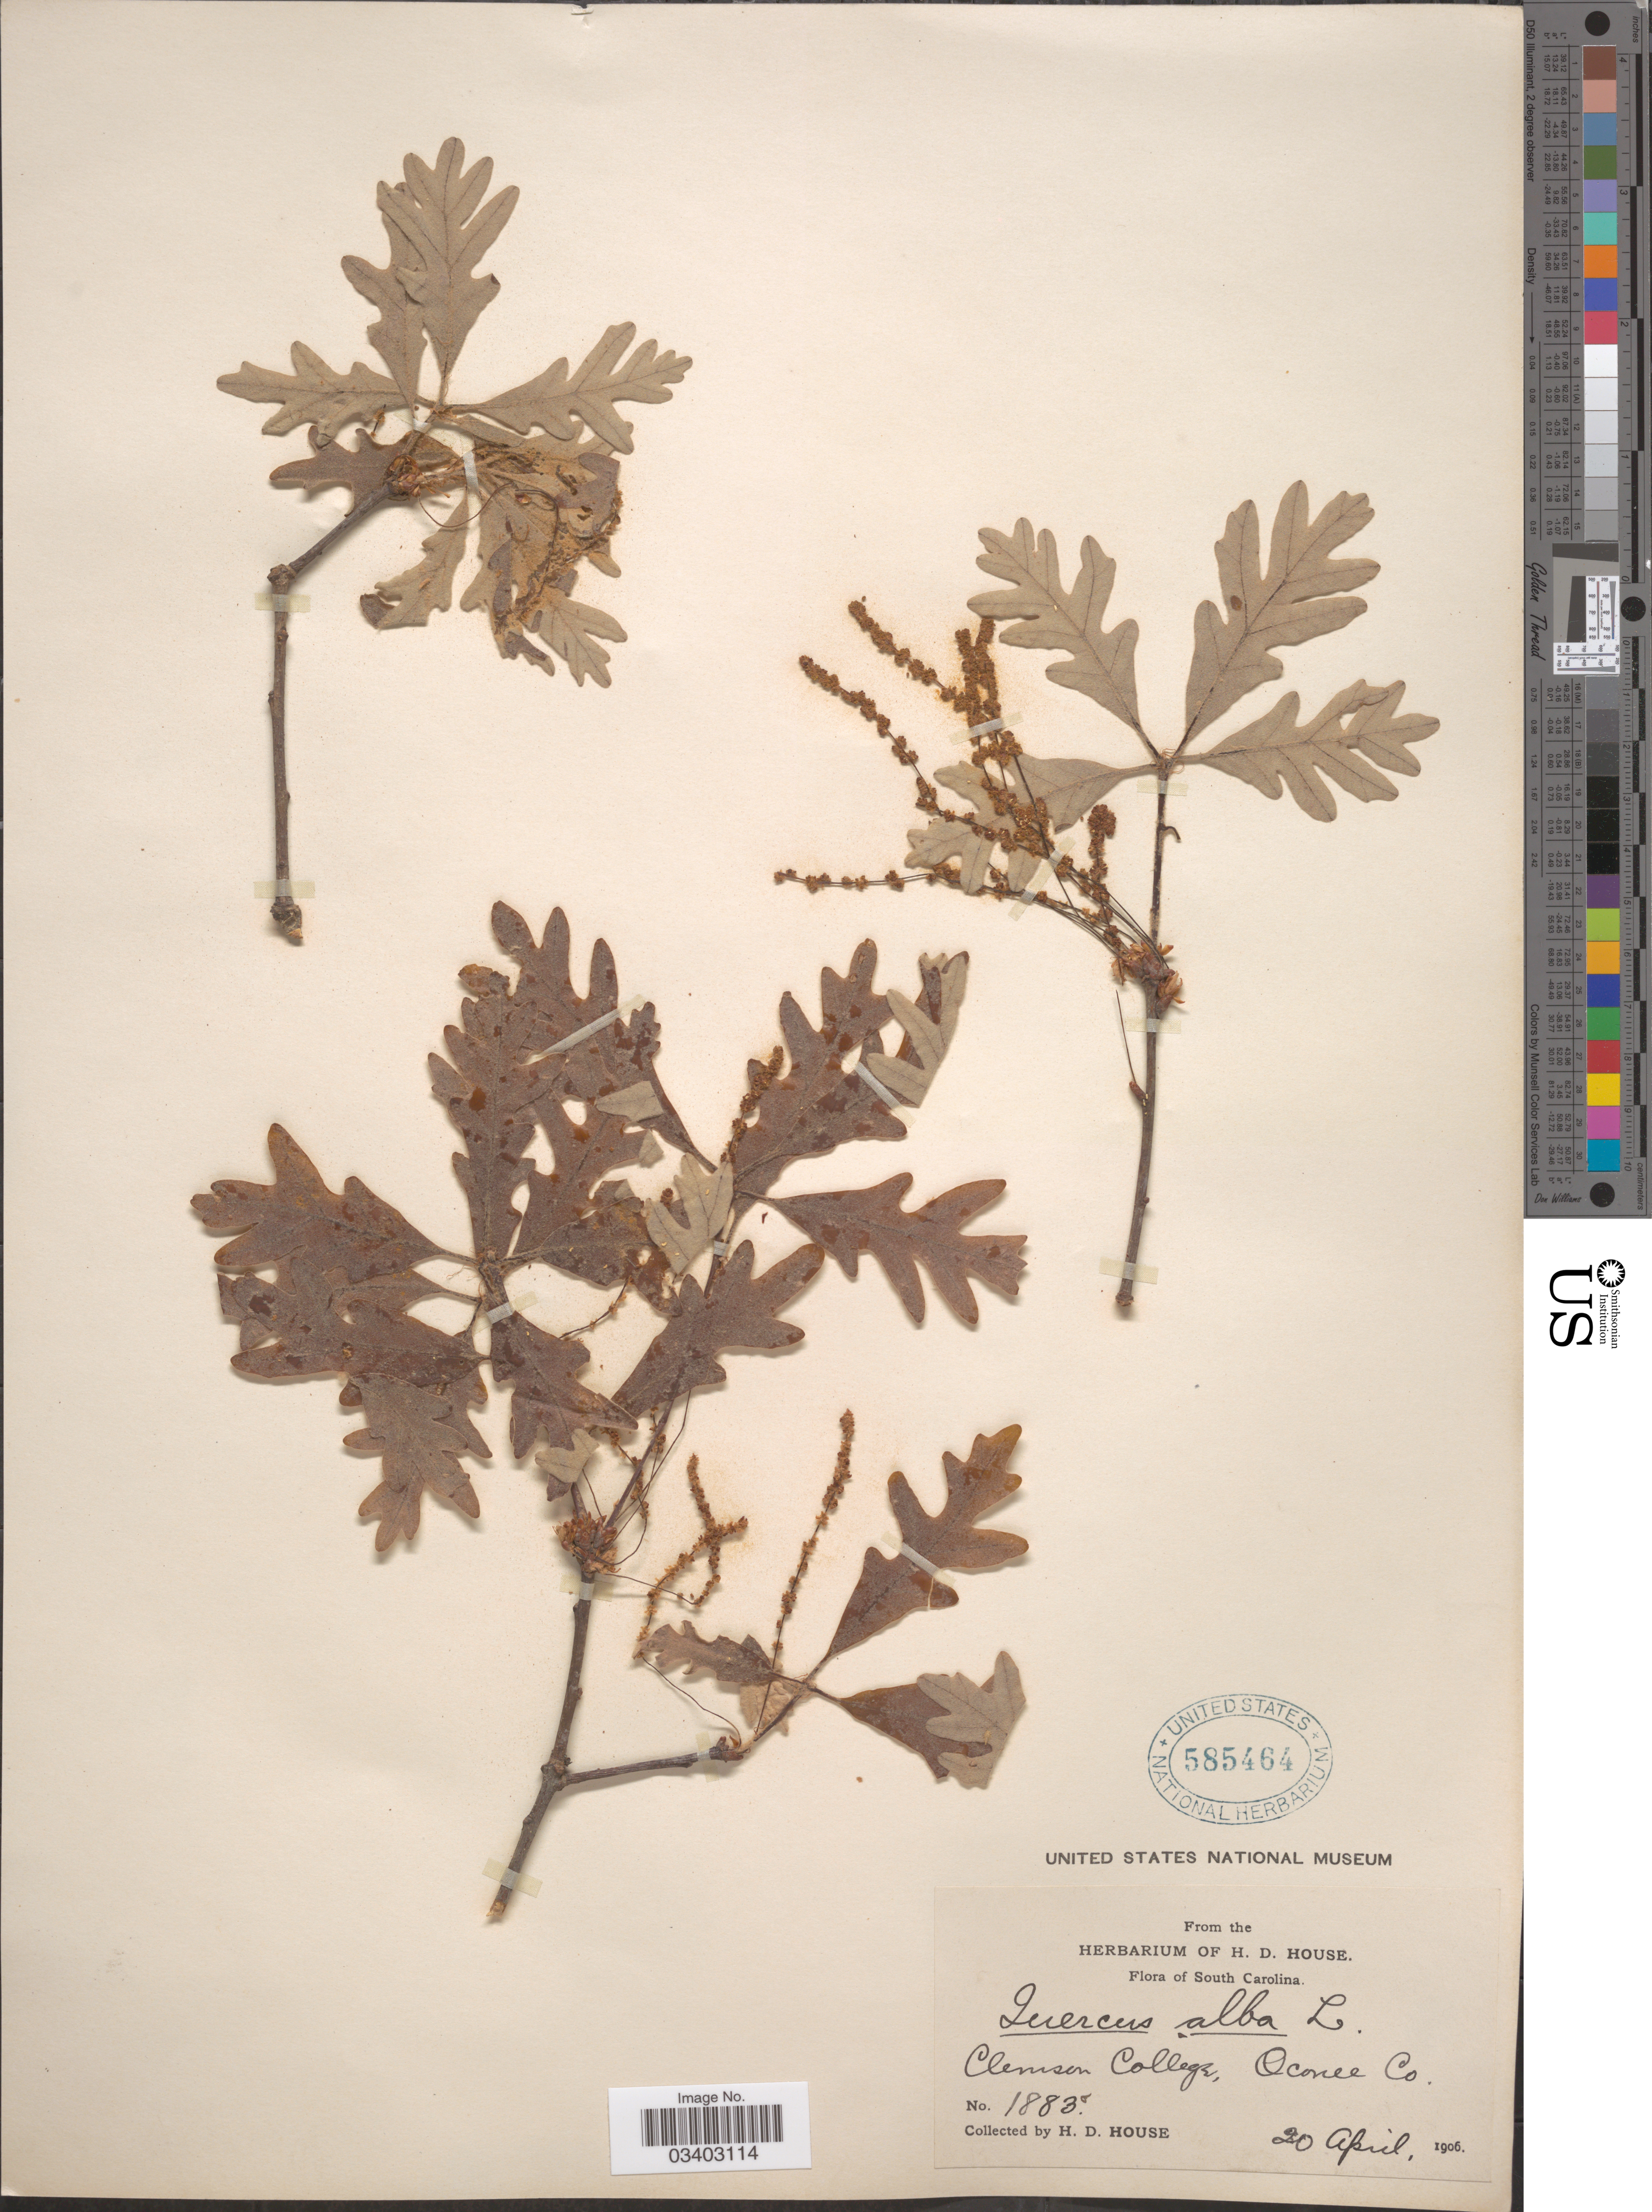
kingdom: Plantae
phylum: Tracheophyta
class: Magnoliopsida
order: Fagales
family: Fagaceae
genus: Quercus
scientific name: Quercus alba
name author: L.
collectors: H. D. House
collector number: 1883a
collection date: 1906-04-20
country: United States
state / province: South Carolina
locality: Clemson College, Oconee Co.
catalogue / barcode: US 585464